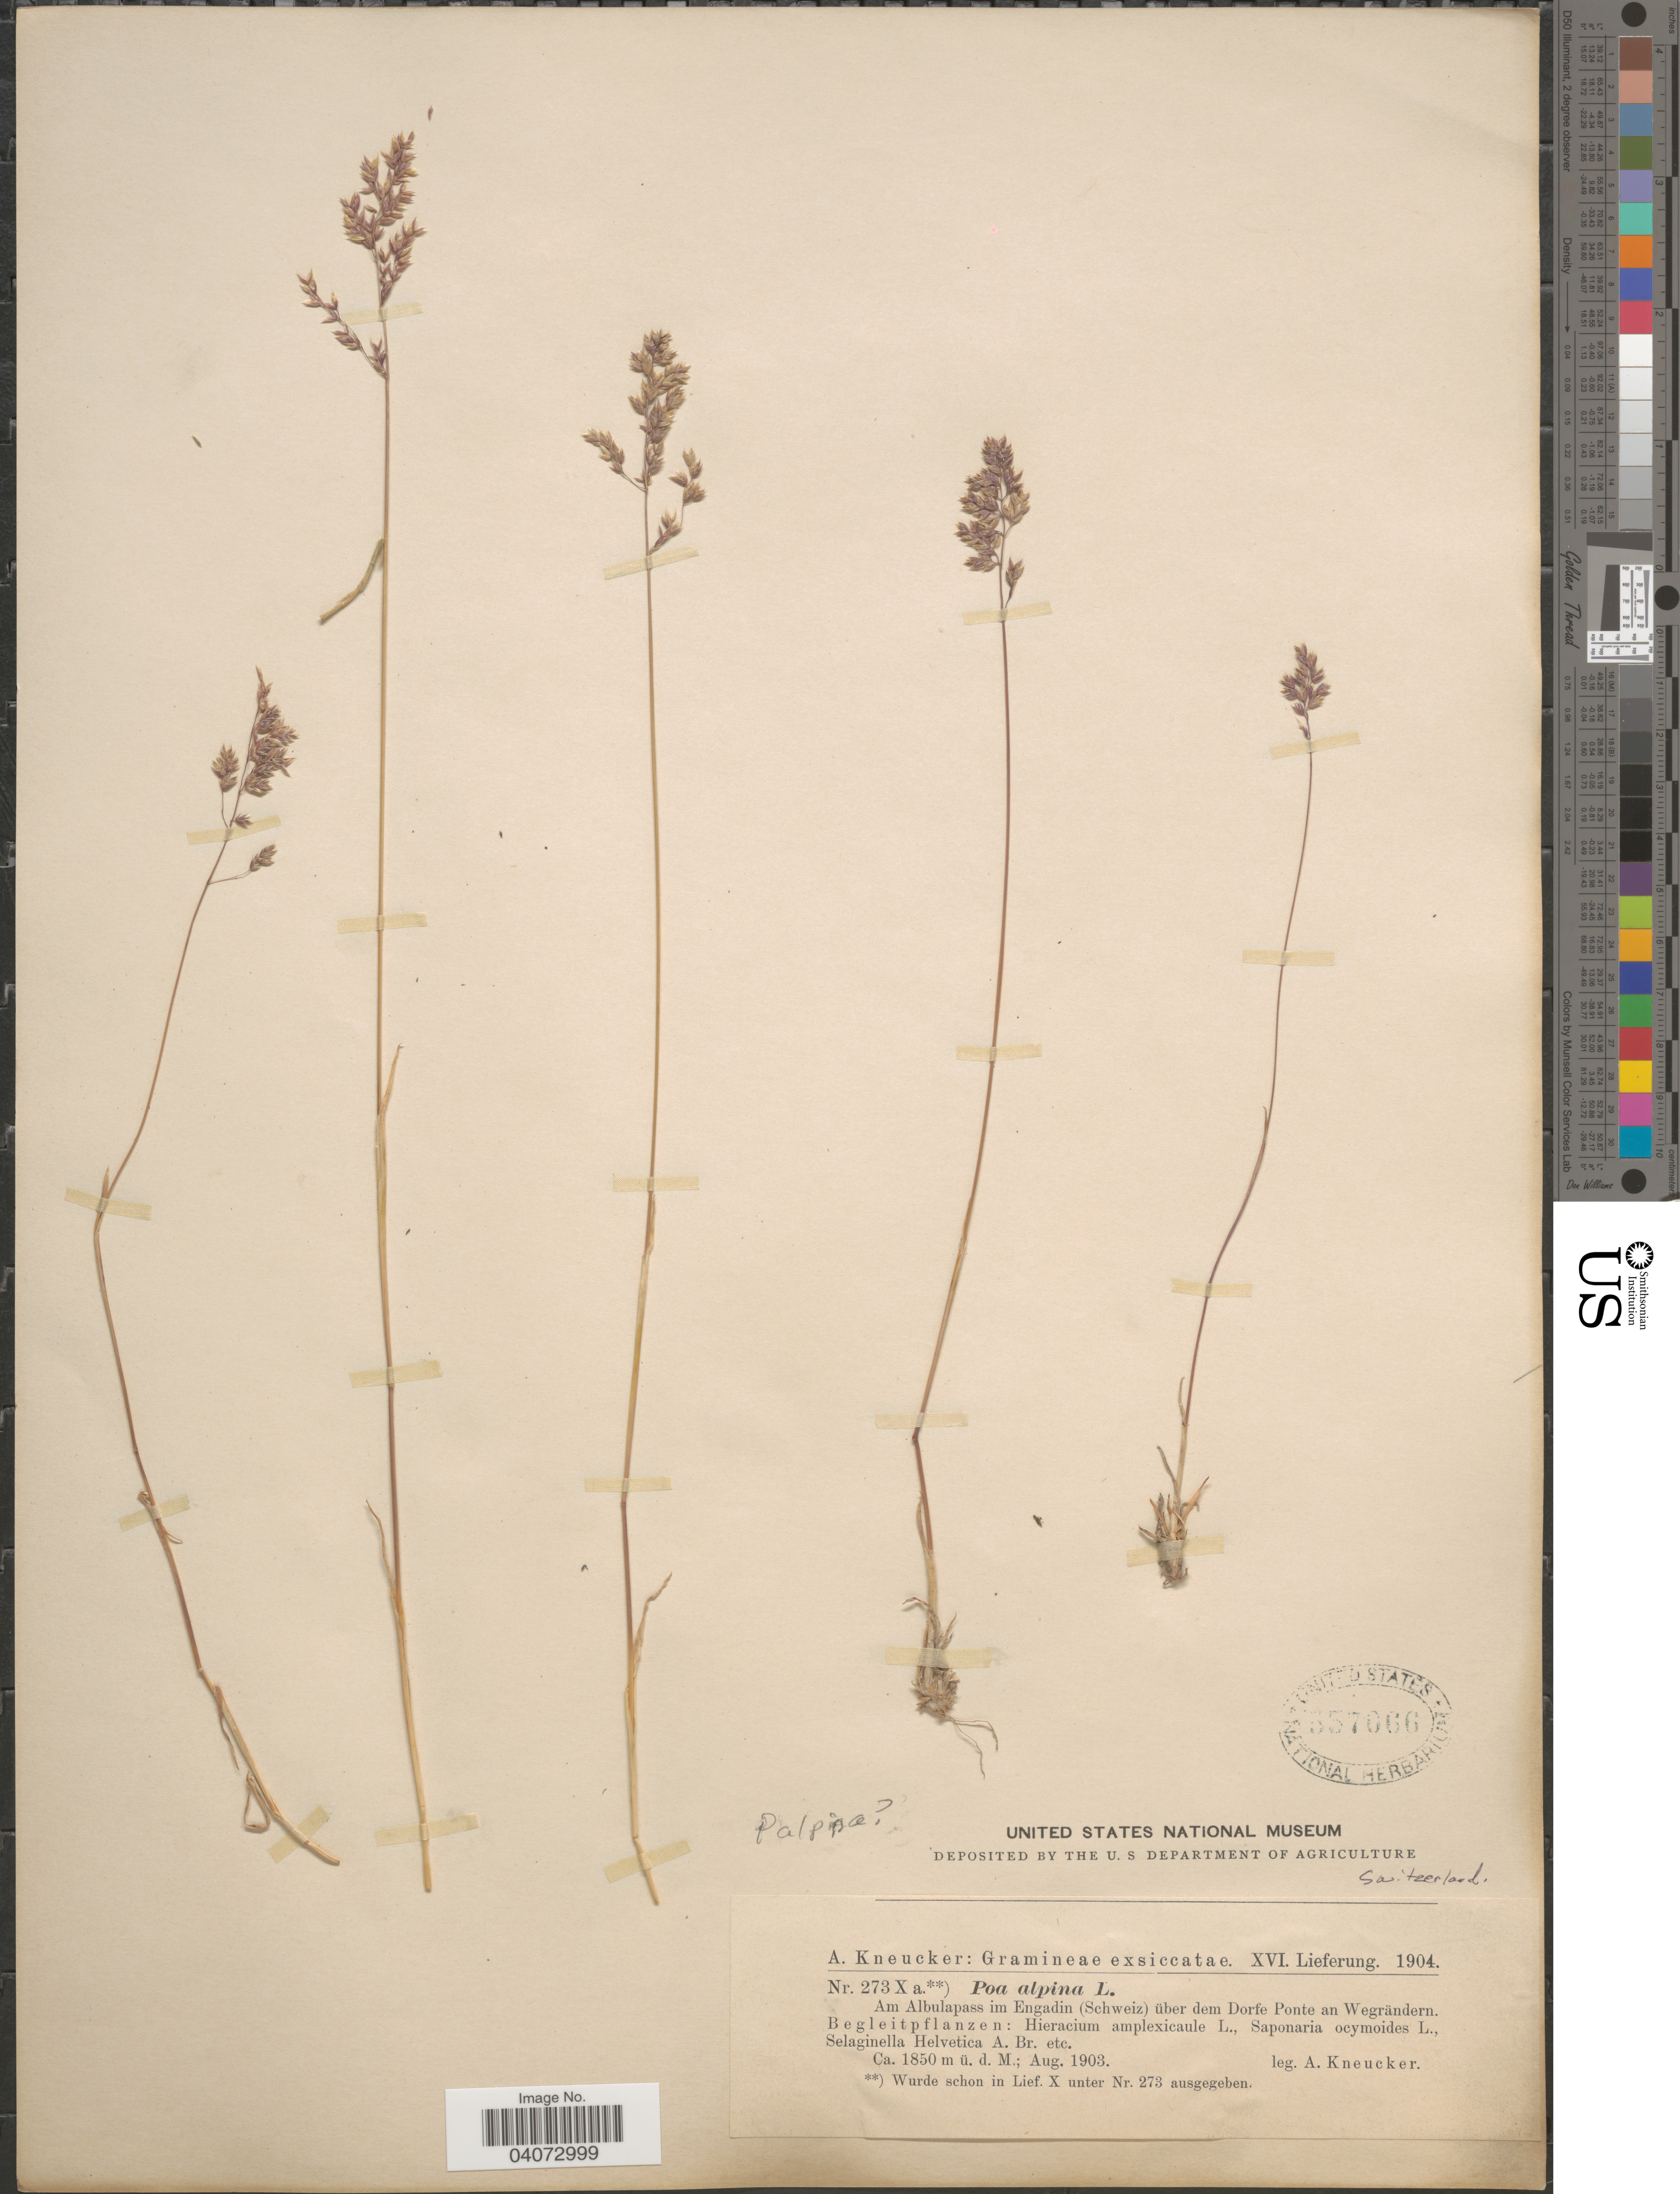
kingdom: Plantae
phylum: Tracheophyta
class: Liliopsida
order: Poales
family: Poaceae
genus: Poa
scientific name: Poa alpina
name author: L.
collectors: A. Kneucker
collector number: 273Xa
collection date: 1903-08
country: Switzerland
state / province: Schwyz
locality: Am Albulapass im Engadin über dem Dorfe Ponte an Wegrändern.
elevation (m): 1850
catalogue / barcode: US 557066